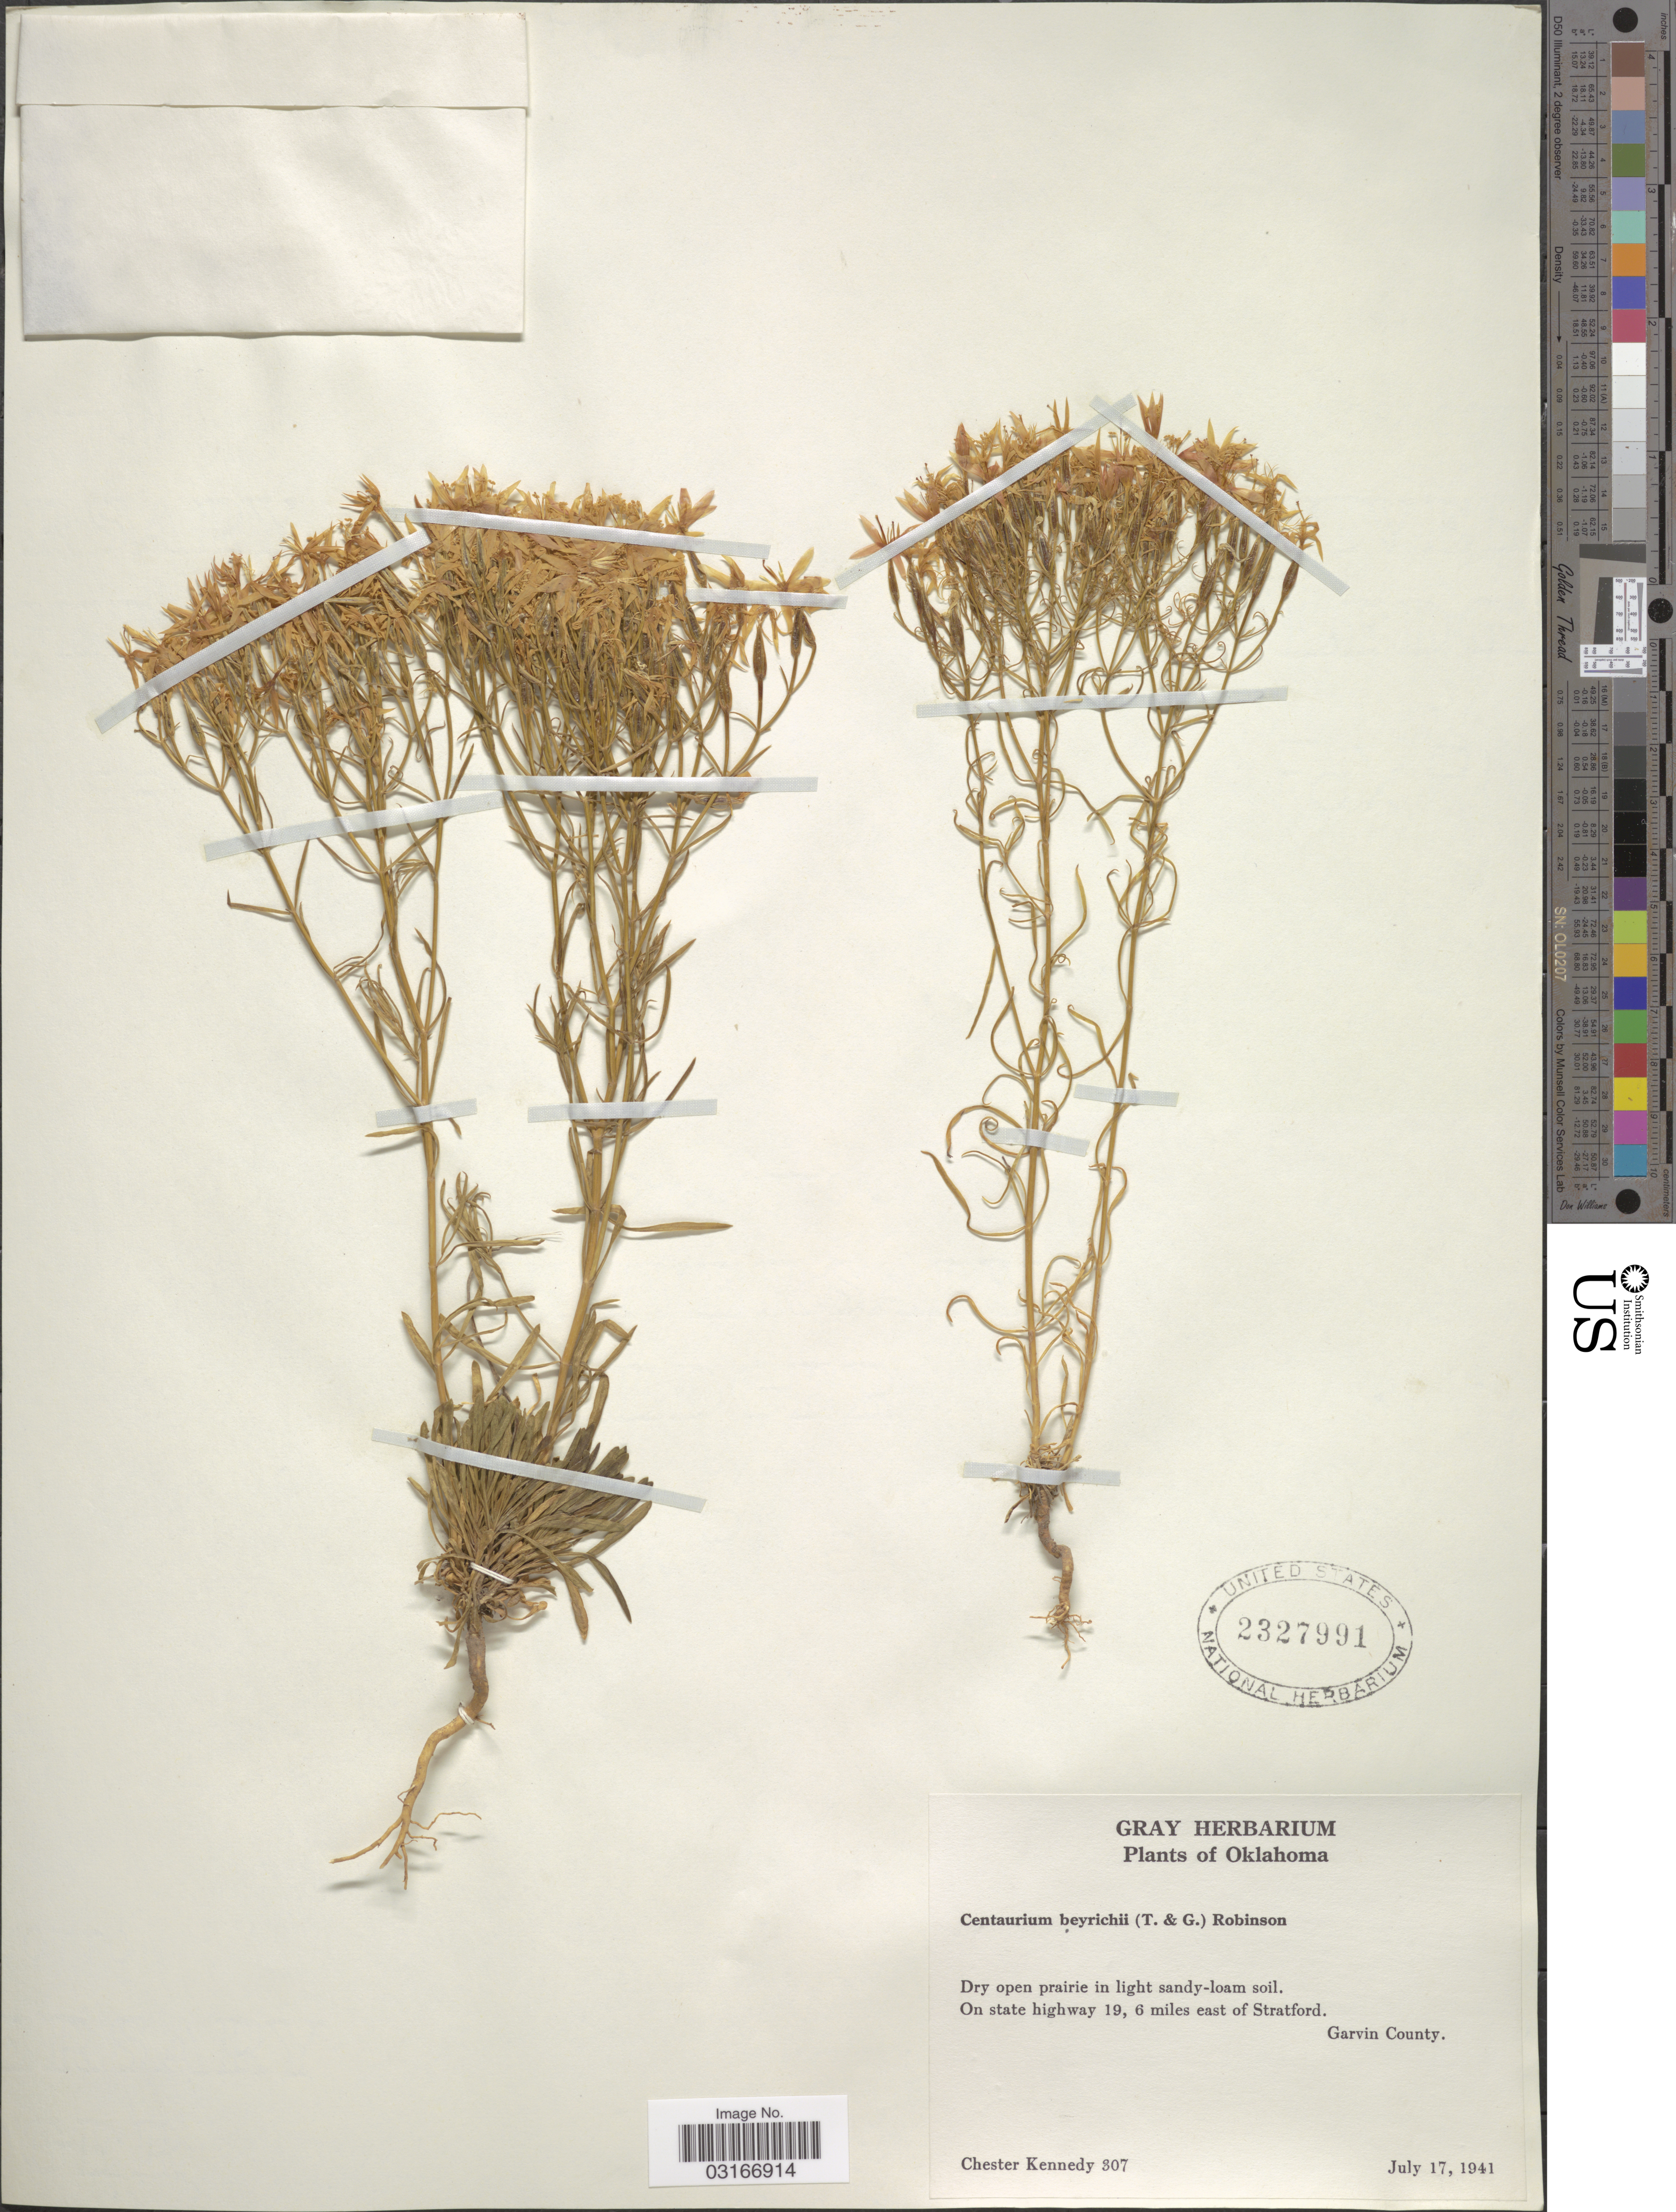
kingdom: Plantae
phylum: Tracheophyta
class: Magnoliopsida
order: Gentianales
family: Gentianaceae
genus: Centaurium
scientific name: Centaurium beyrichii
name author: (Torr.) B.L. Rob.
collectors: C. Kennedy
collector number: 307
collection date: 1941-07-17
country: United States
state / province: Oklahoma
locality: On state highway 19,6 miles east of Stratford. Garvin County.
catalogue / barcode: US 2327991